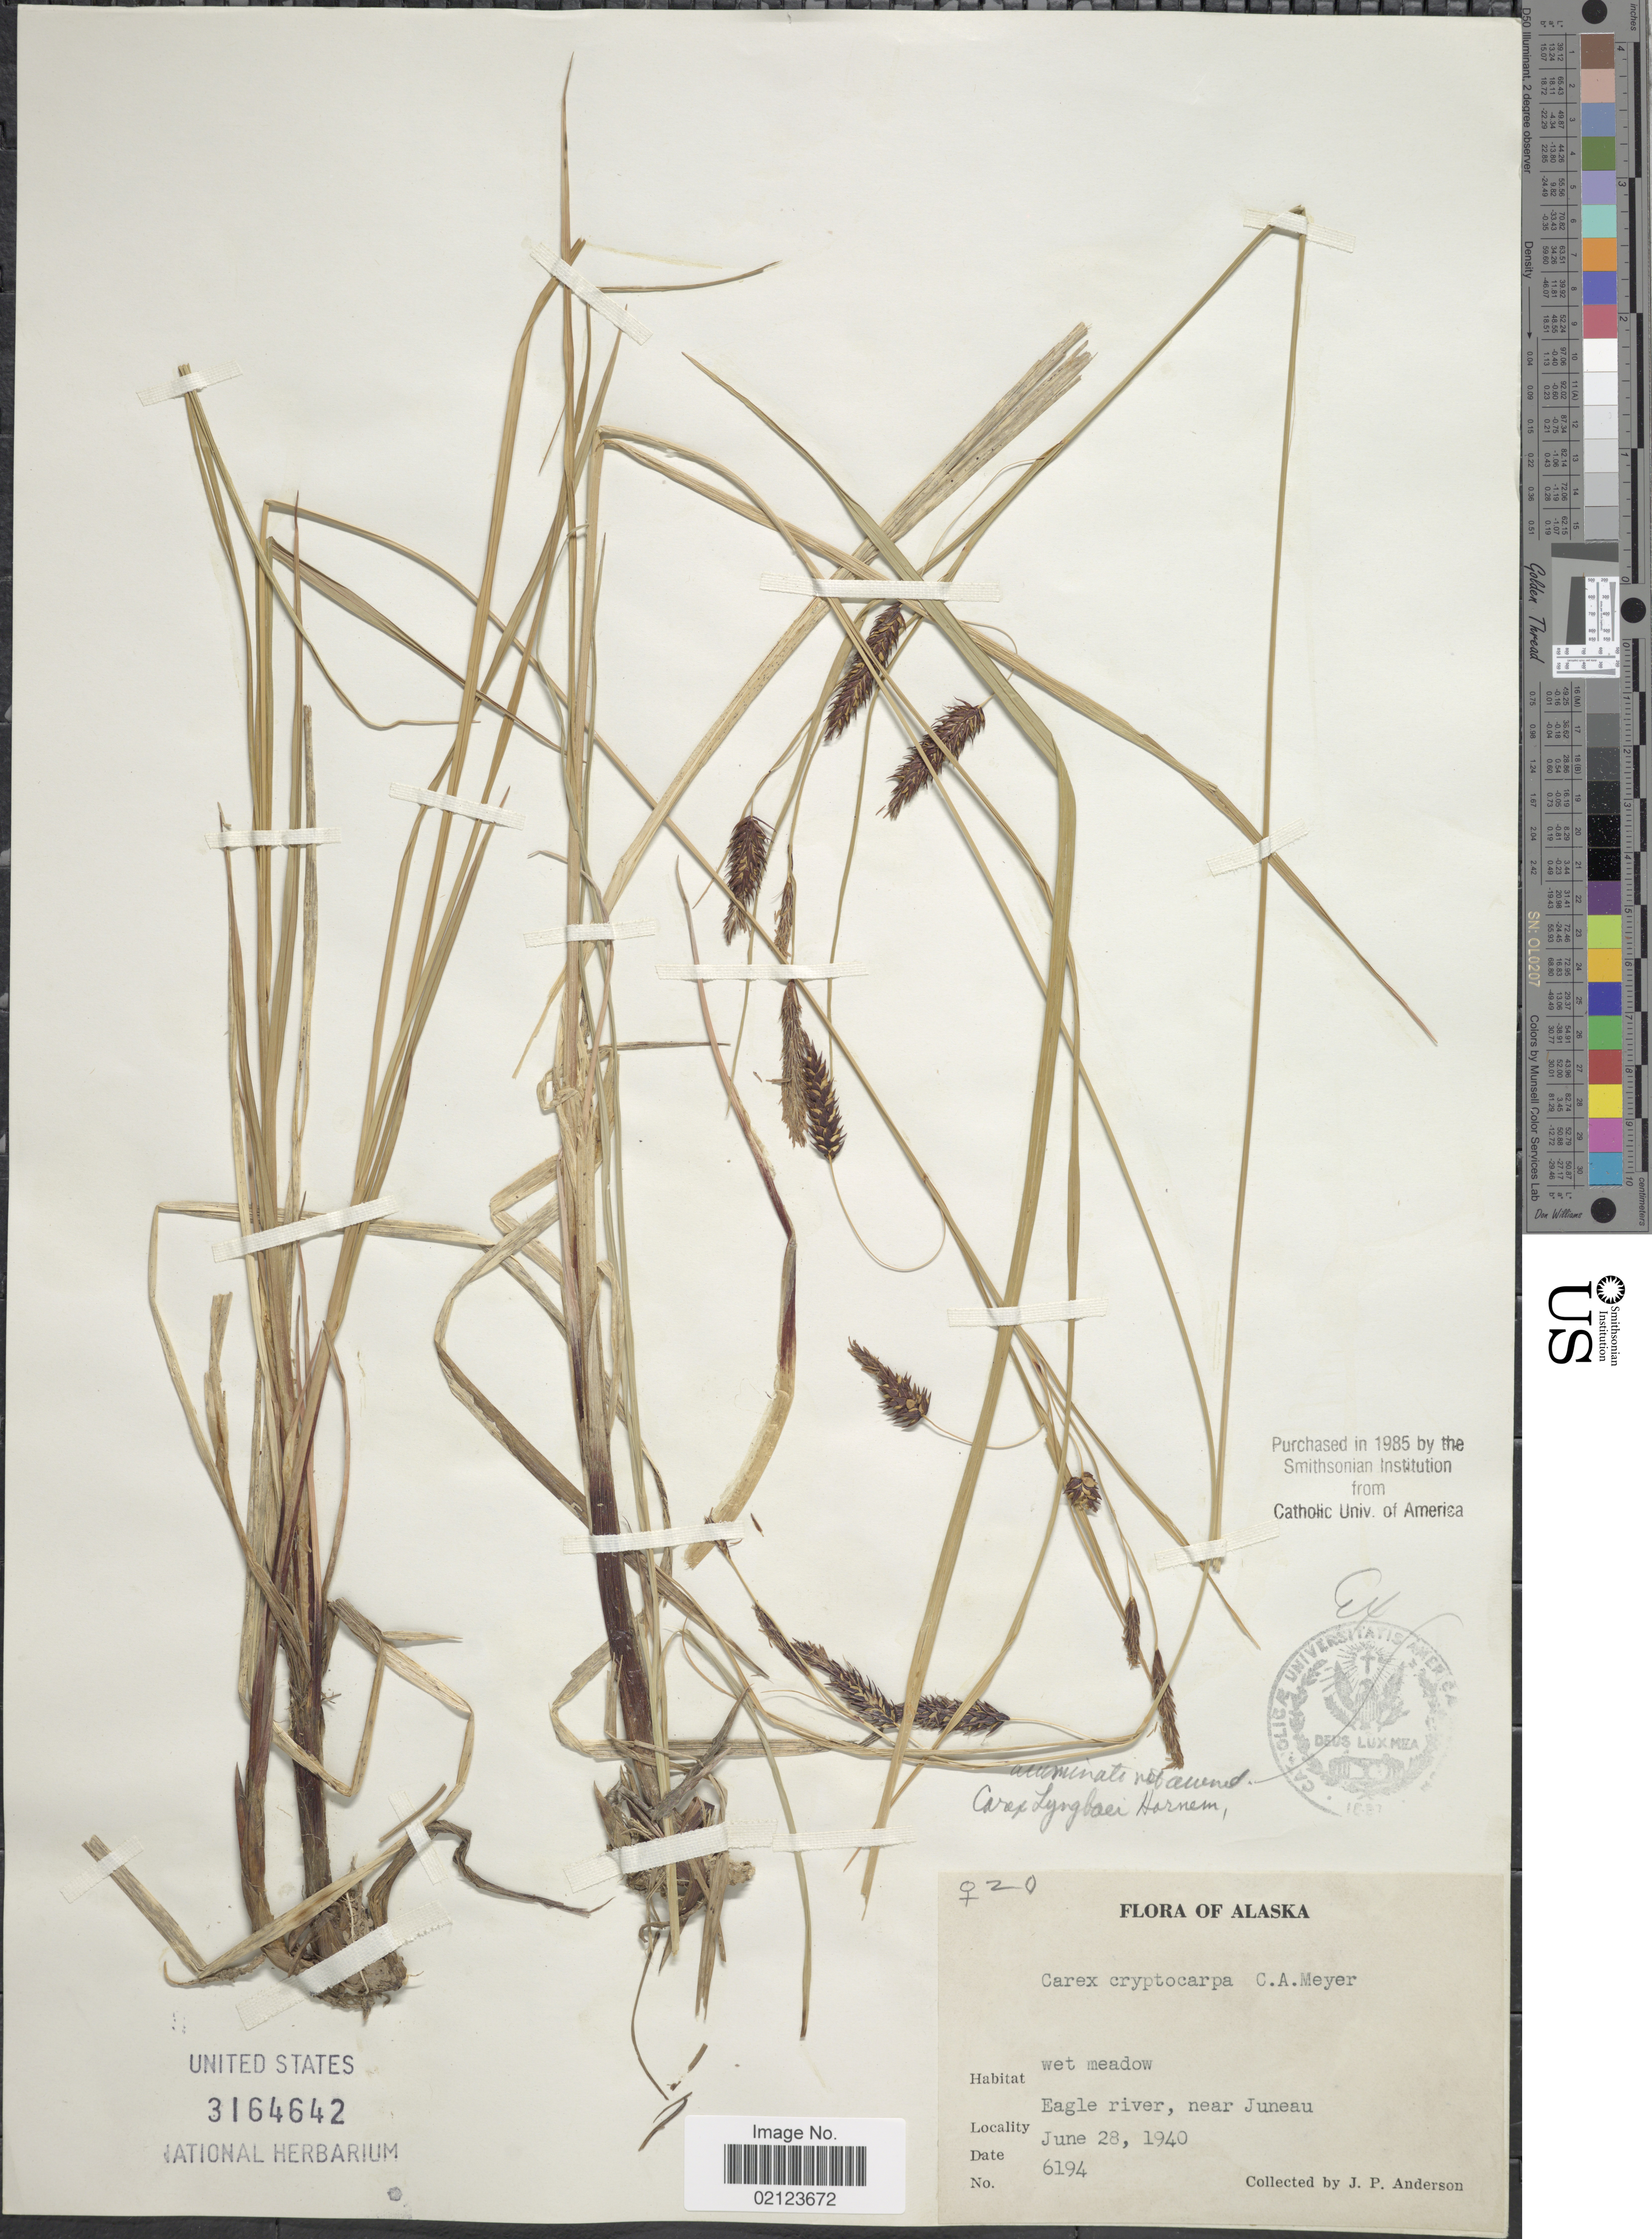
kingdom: Plantae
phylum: Tracheophyta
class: Liliopsida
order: Poales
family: Cyperaceae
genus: Carex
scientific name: Carex lyngbyei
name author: Hornem.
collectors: J. P. Anderson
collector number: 6194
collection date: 1940-06-28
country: United States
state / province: Alaska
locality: Eagle river, near Juneau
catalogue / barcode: US 3164642